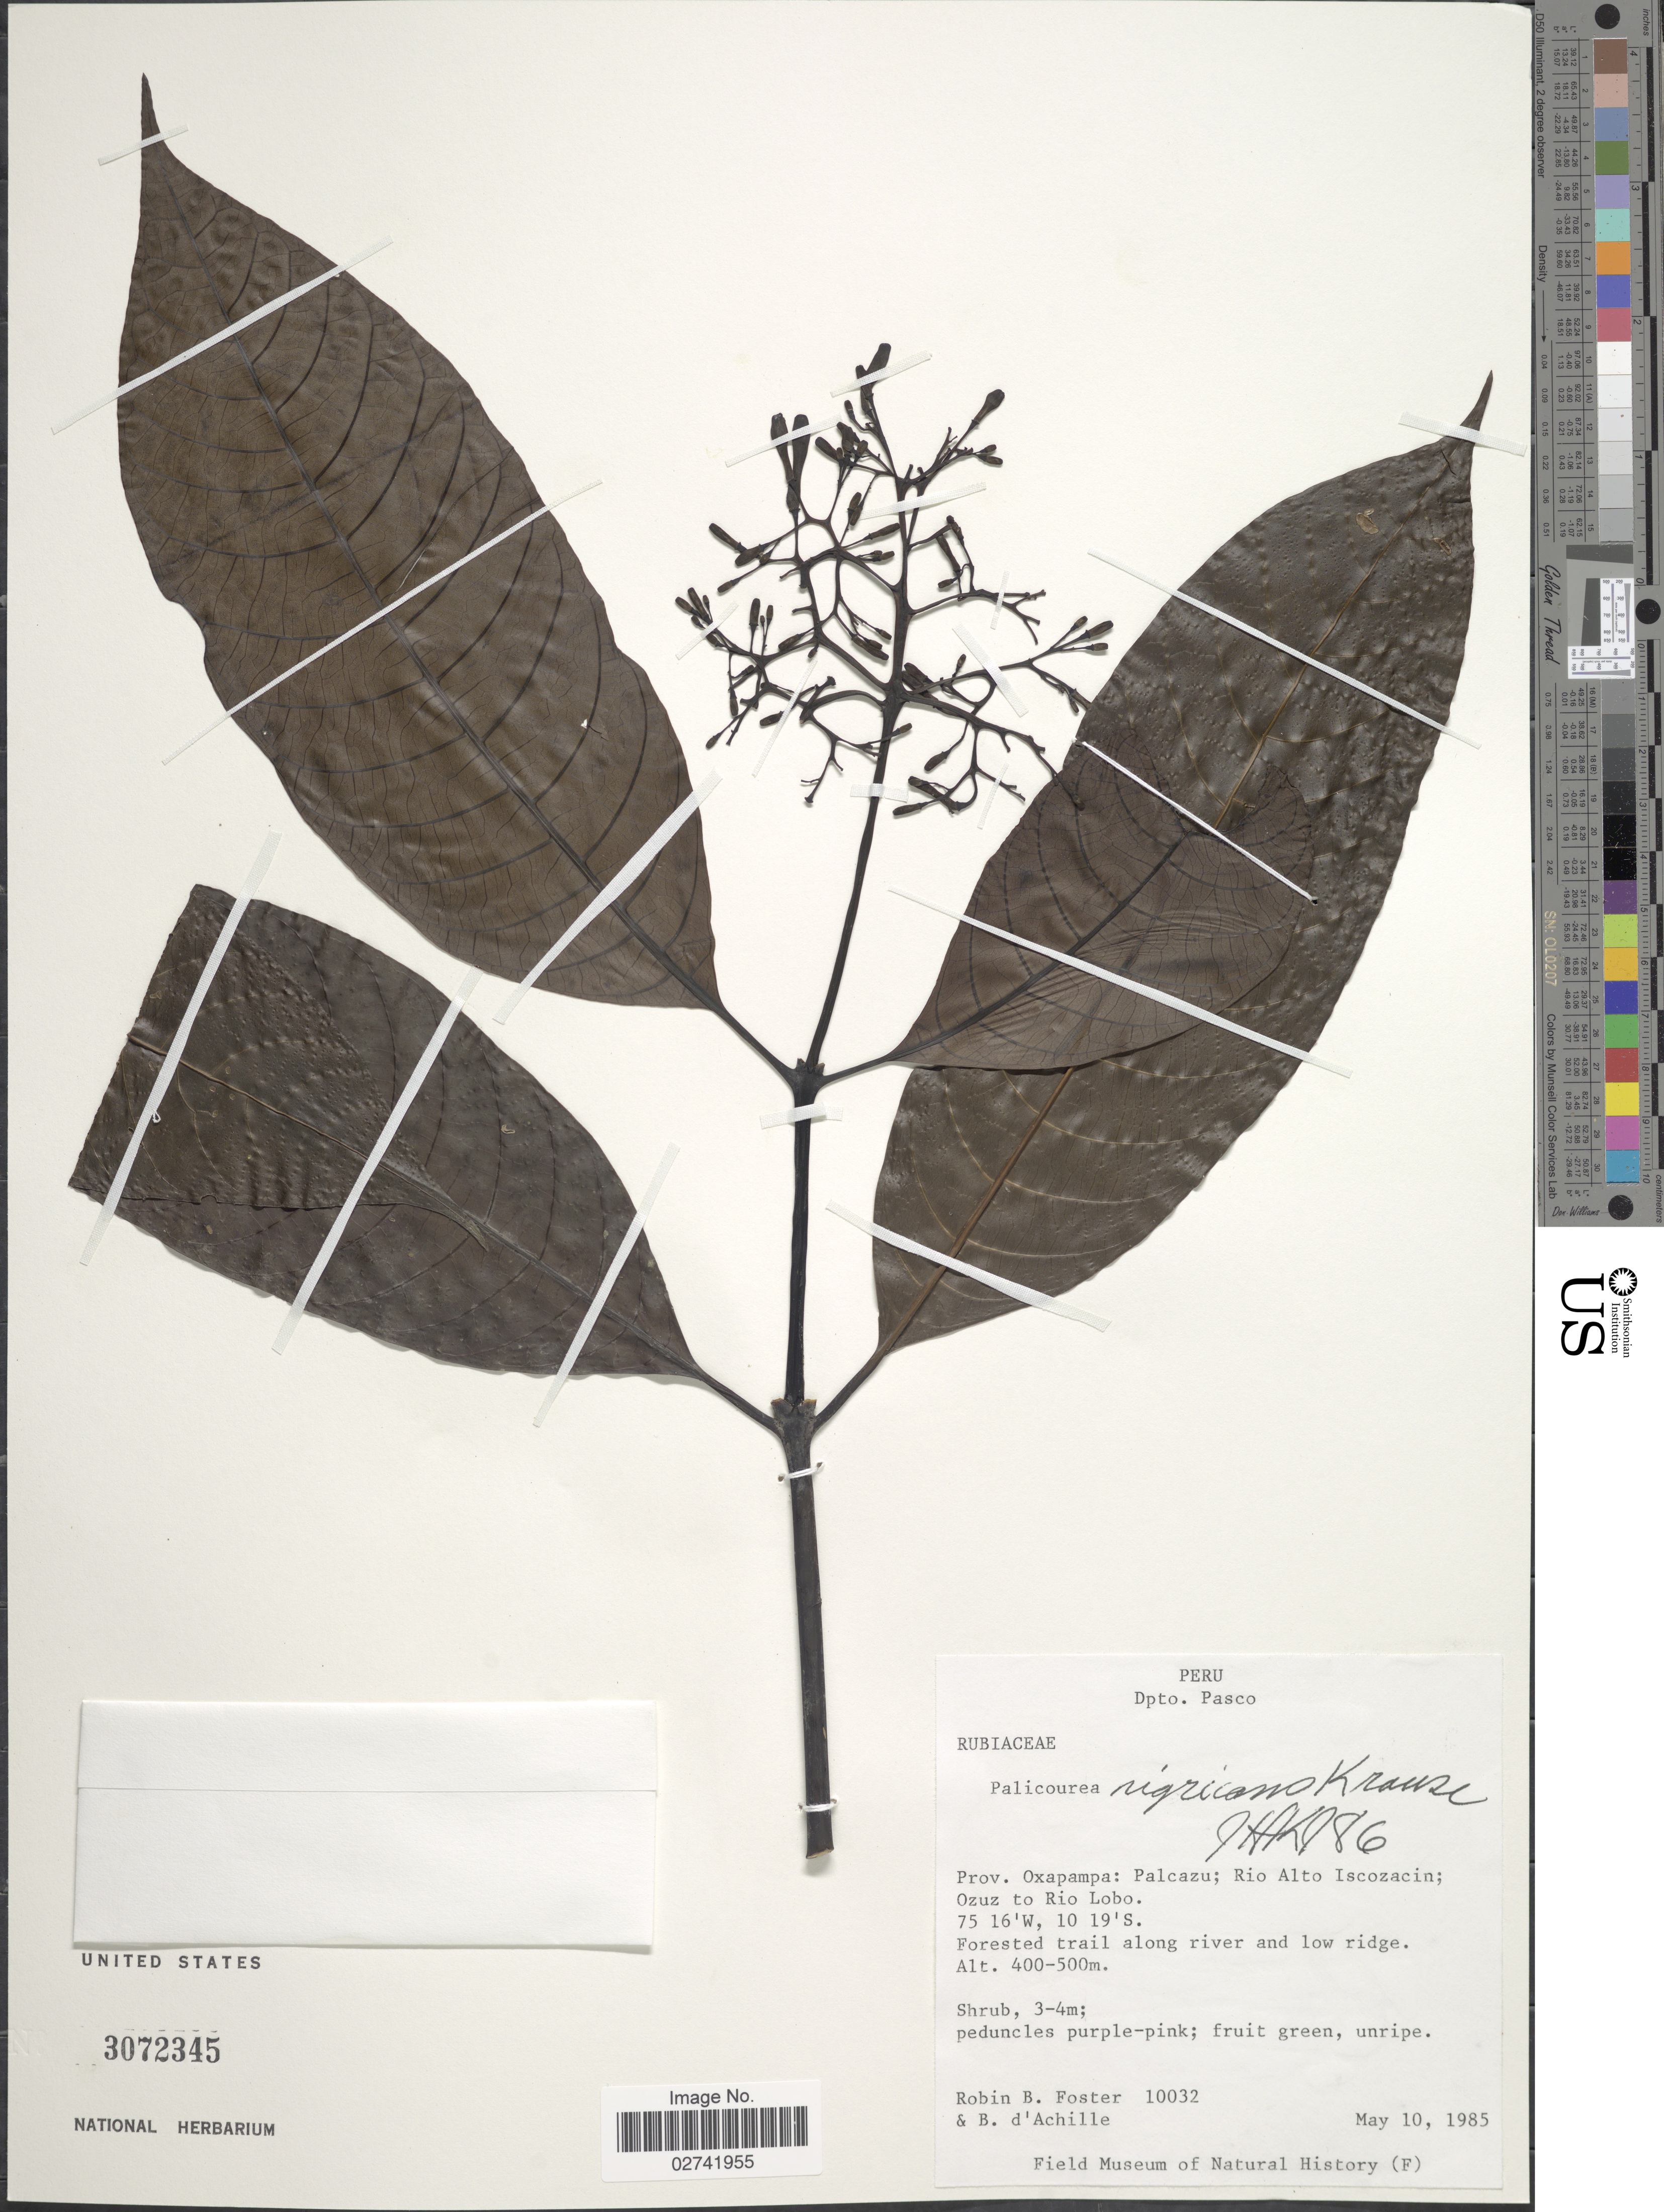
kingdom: Plantae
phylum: Tracheophyta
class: Magnoliopsida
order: Gentianales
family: Rubiaceae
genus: Palicourea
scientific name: Palicourea nigricans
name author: Krause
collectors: R. B. Foster & B. d'Achille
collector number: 10032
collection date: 1985-05-10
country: Peru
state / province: Pasco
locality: Prox. Oxapampa: Palcazu; Rio Alto Iscozacin, Ozuz to Rio Lobo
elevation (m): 400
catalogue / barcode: US 3072345